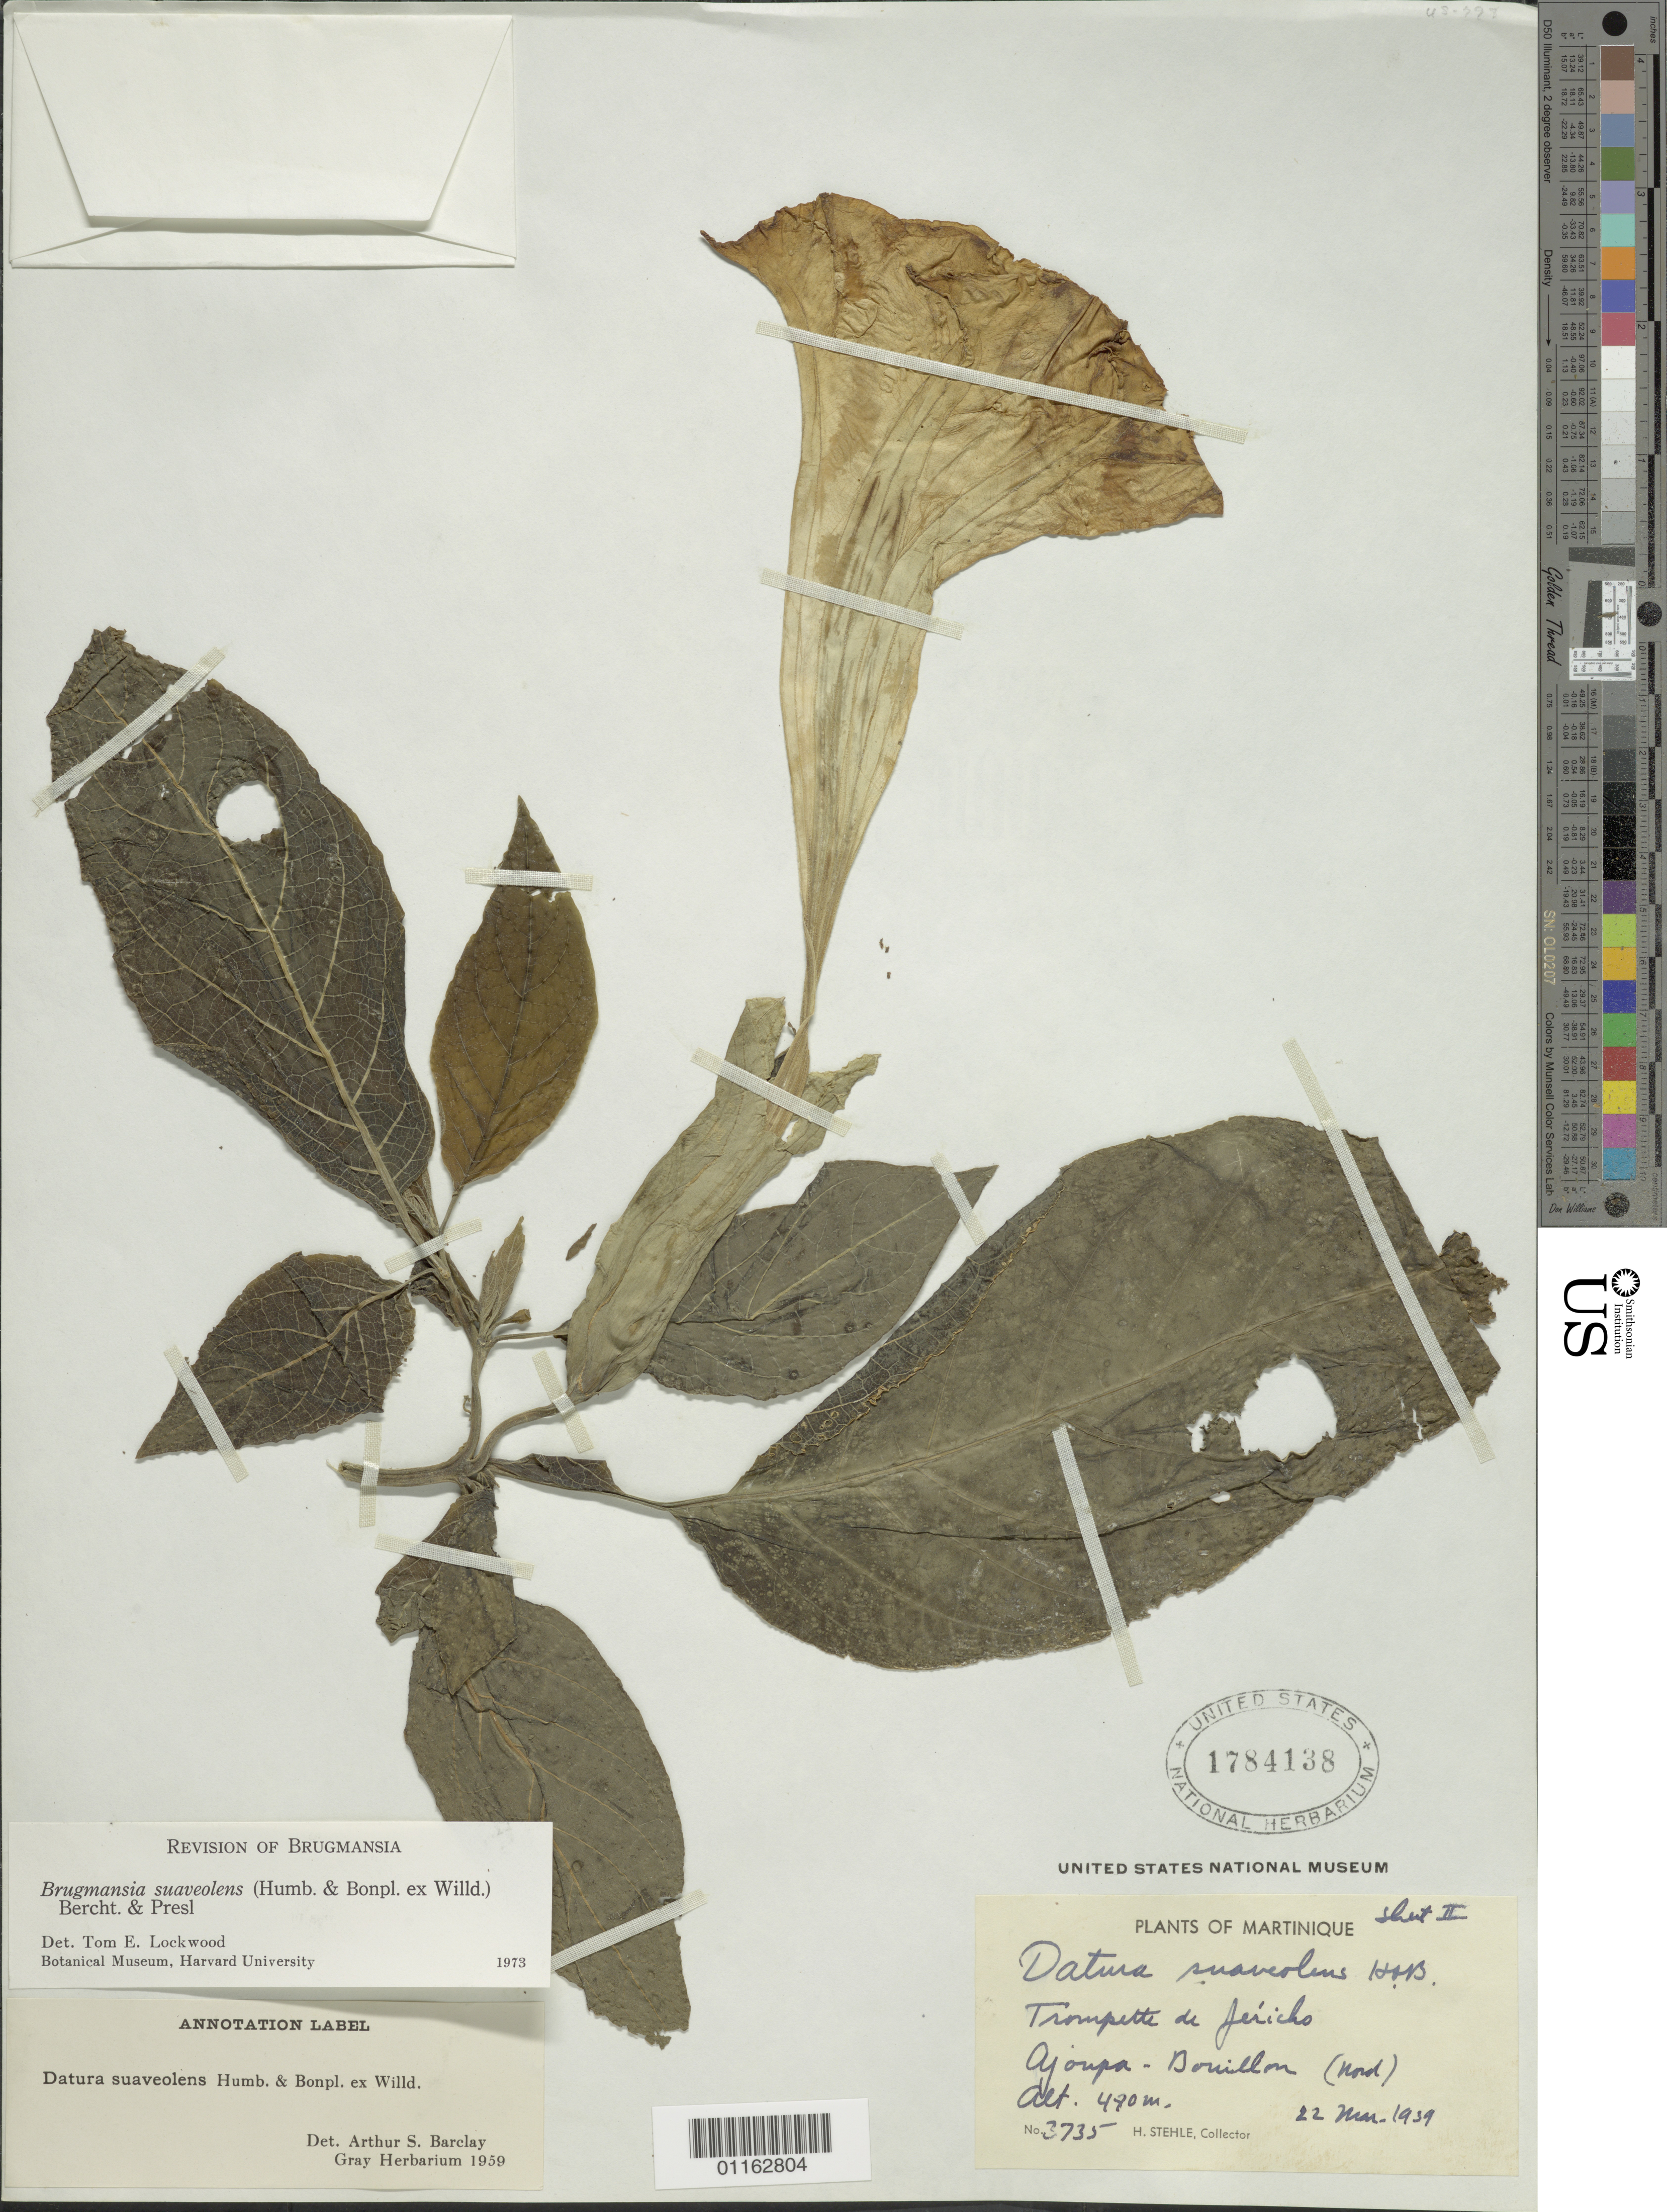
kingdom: Plantae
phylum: Tracheophyta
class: Magnoliopsida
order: Solanales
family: Solanaceae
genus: Brugmansia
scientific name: Brugmansia suaveolens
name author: (Humb. & Bonpl. ex Willd.) Brecht. & J. Presl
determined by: Lockwood, T. E.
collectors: H. Stehlé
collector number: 3735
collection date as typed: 22 Mar 1939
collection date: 1939-03-22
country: Martinique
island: Martinique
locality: Ajoupa- Borillon (Nord)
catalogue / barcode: US 1784138